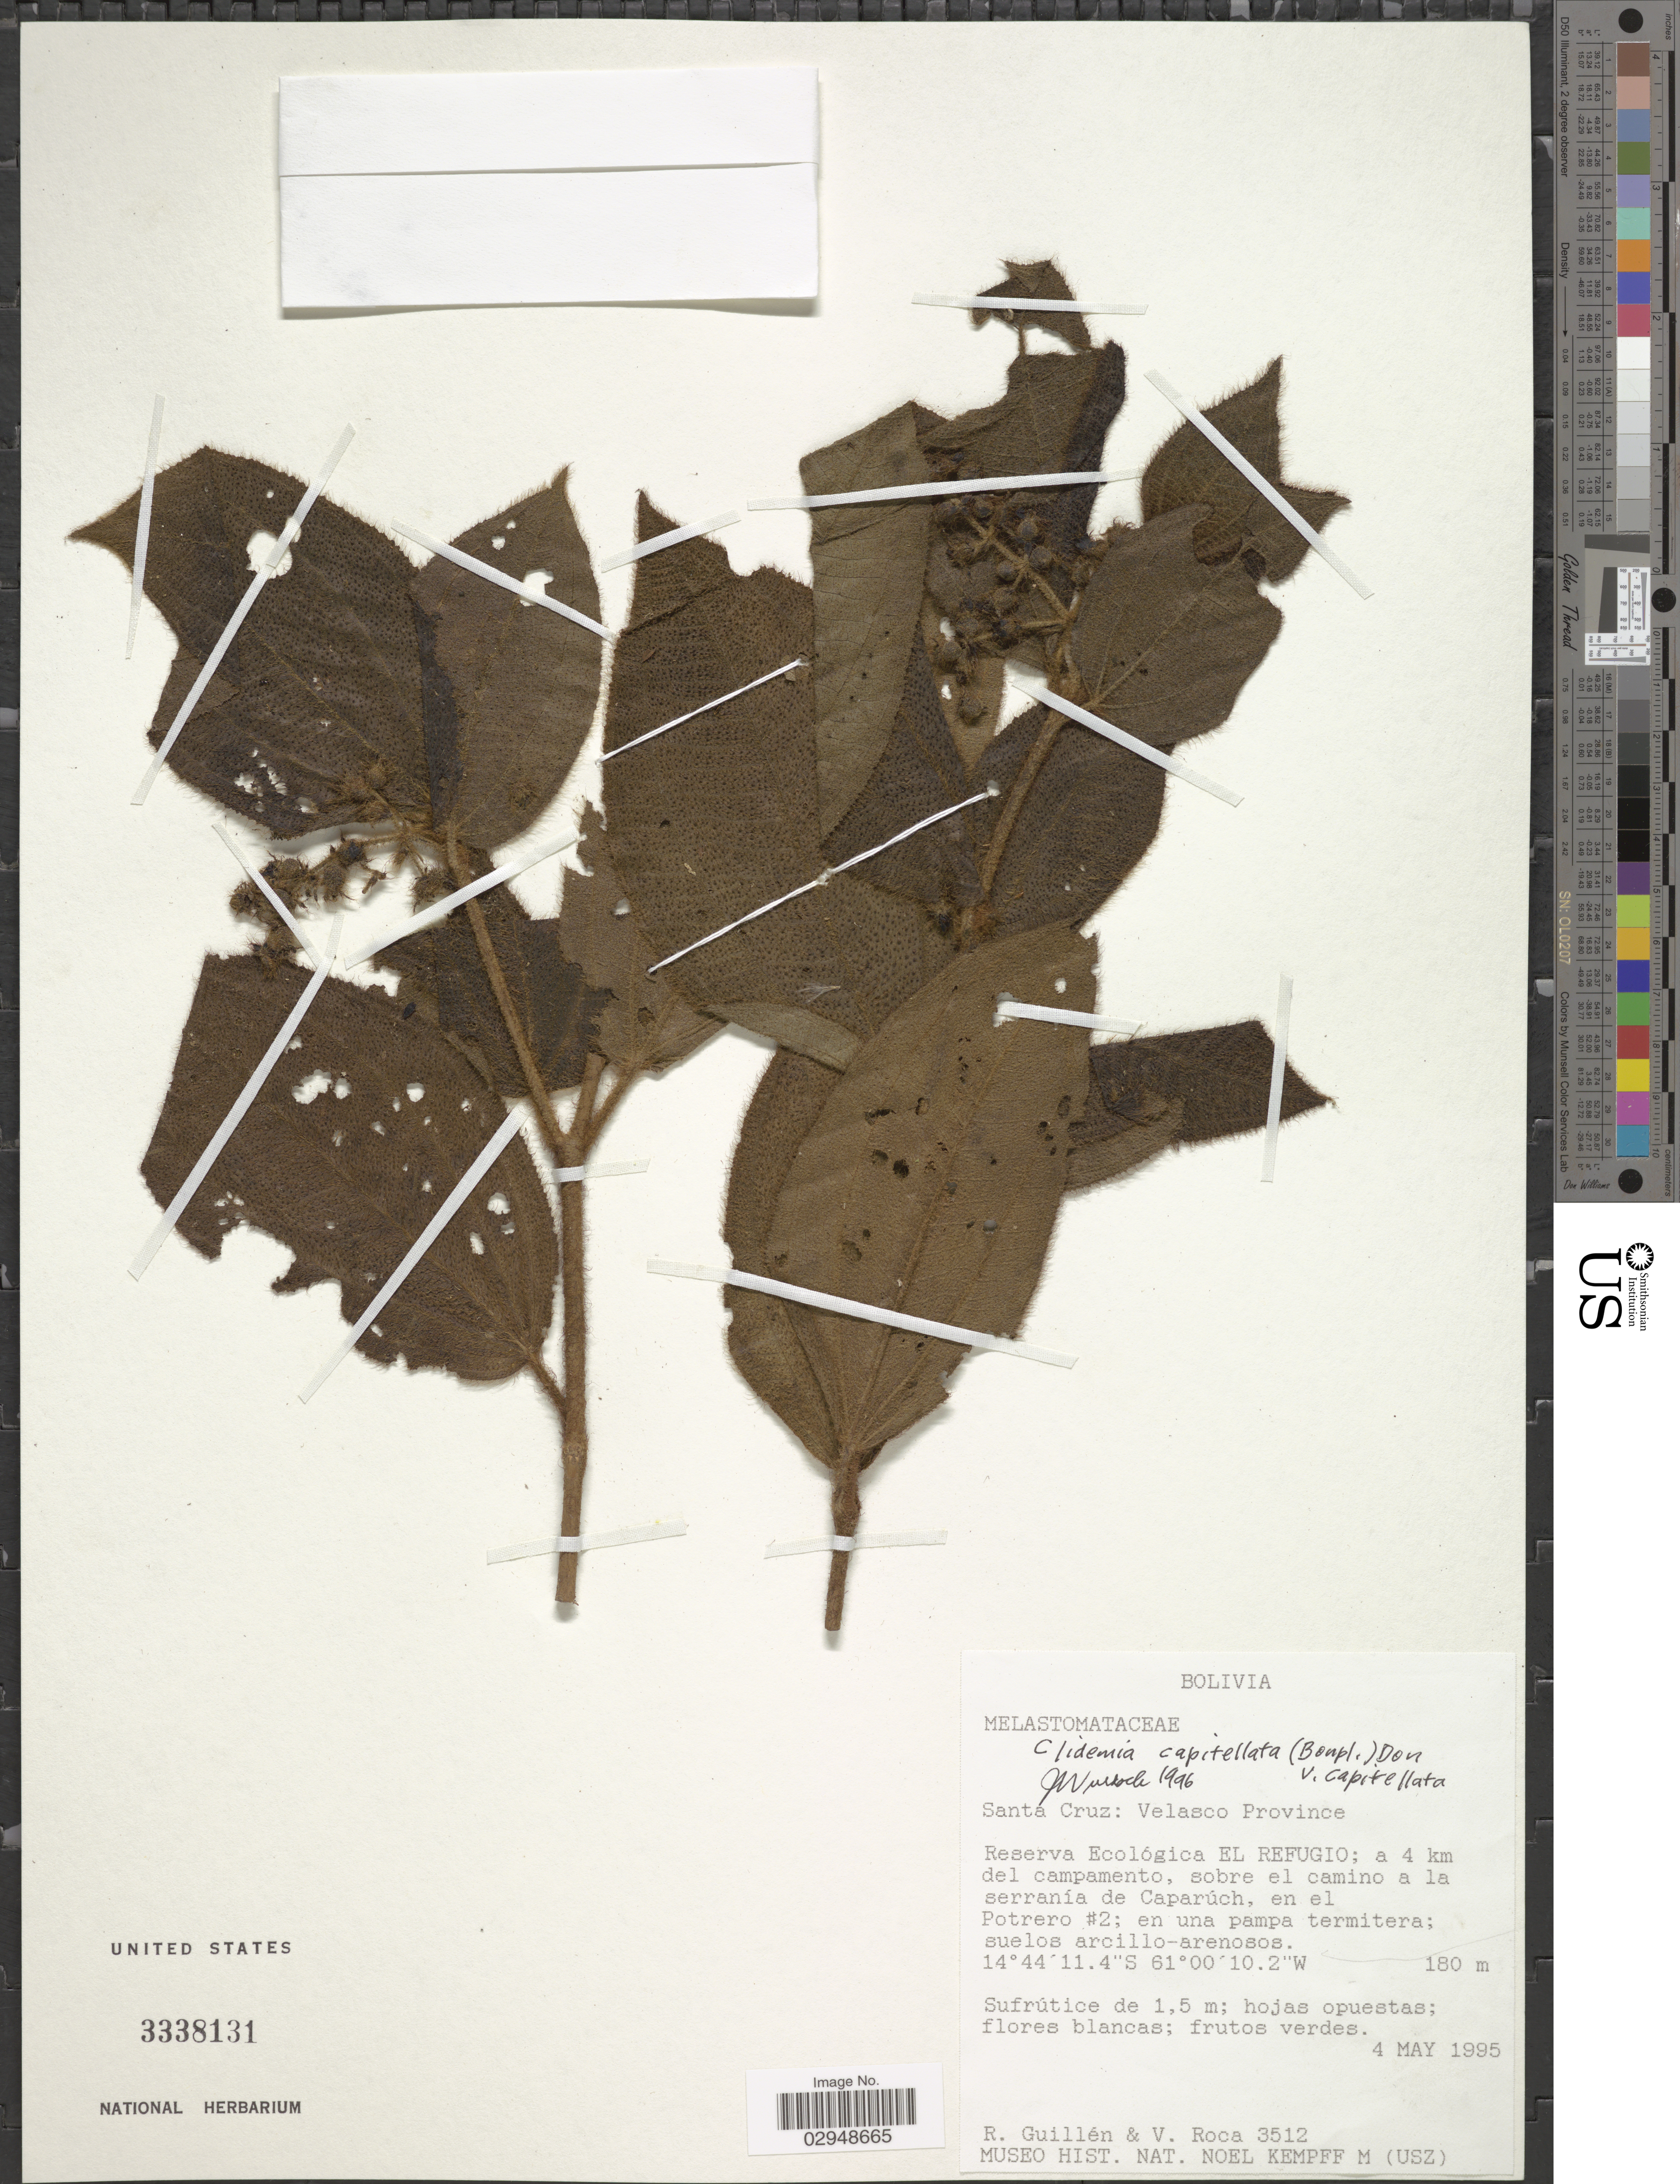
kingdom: Plantae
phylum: Tracheophyta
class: Magnoliopsida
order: Myrtales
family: Melastomataceae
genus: Clidemia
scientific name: Clidemia capitellata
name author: (Bonpl.) D. Don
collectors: R. Guillen & V. Roca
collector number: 3512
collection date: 1995-05-04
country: Bolivia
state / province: Santa Cruz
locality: Velasco Province. Reserva Ecológica EL REFUGIO; a 4 km del campamento, sobre el camino a la serranía de Caparúch, en el Potrera #2.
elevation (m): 180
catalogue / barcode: US 3338131